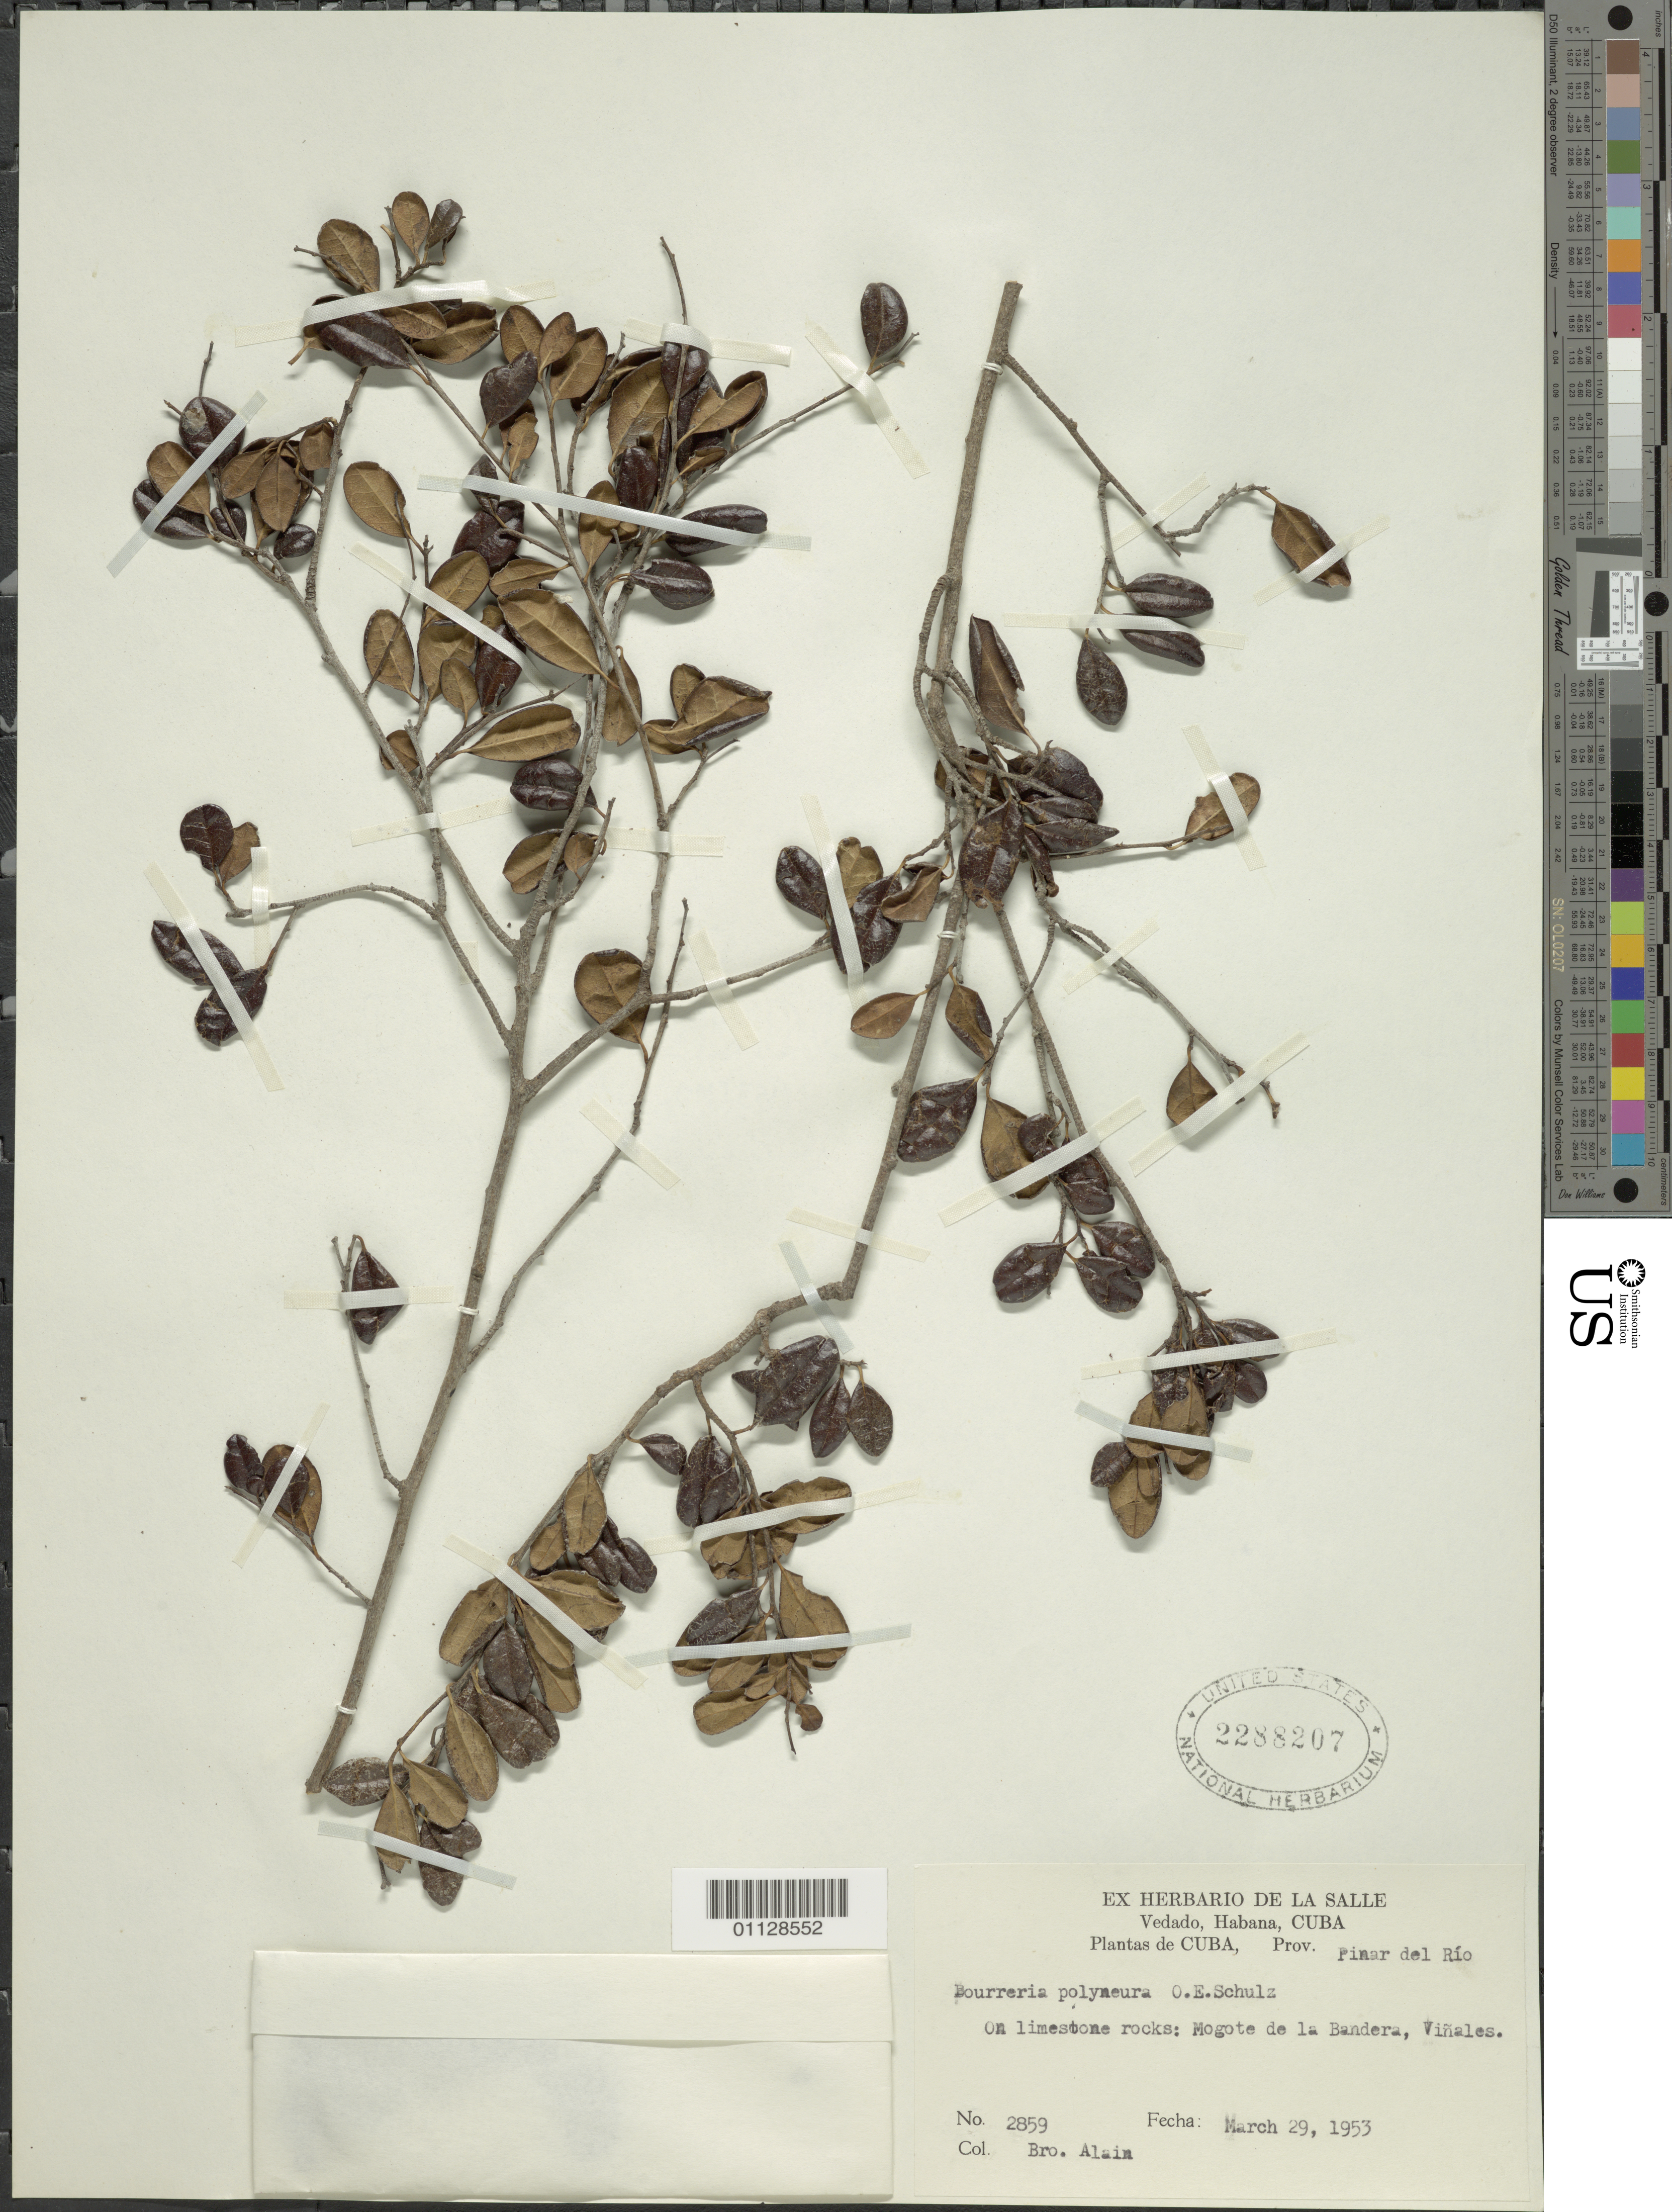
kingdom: Plantae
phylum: Tracheophyta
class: Magnoliopsida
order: Boraginales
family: Ehretiaceae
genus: Bourreria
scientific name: Bourreria polyneura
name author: O.E. Schulz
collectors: A. H. Liogier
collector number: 2859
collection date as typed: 29 Mar 1953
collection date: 1953-03-29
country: Cuba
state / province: Pinar del Rio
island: Cuba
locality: On limestone rocks: Mogote de la Bandera, Vinales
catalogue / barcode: US 2288207